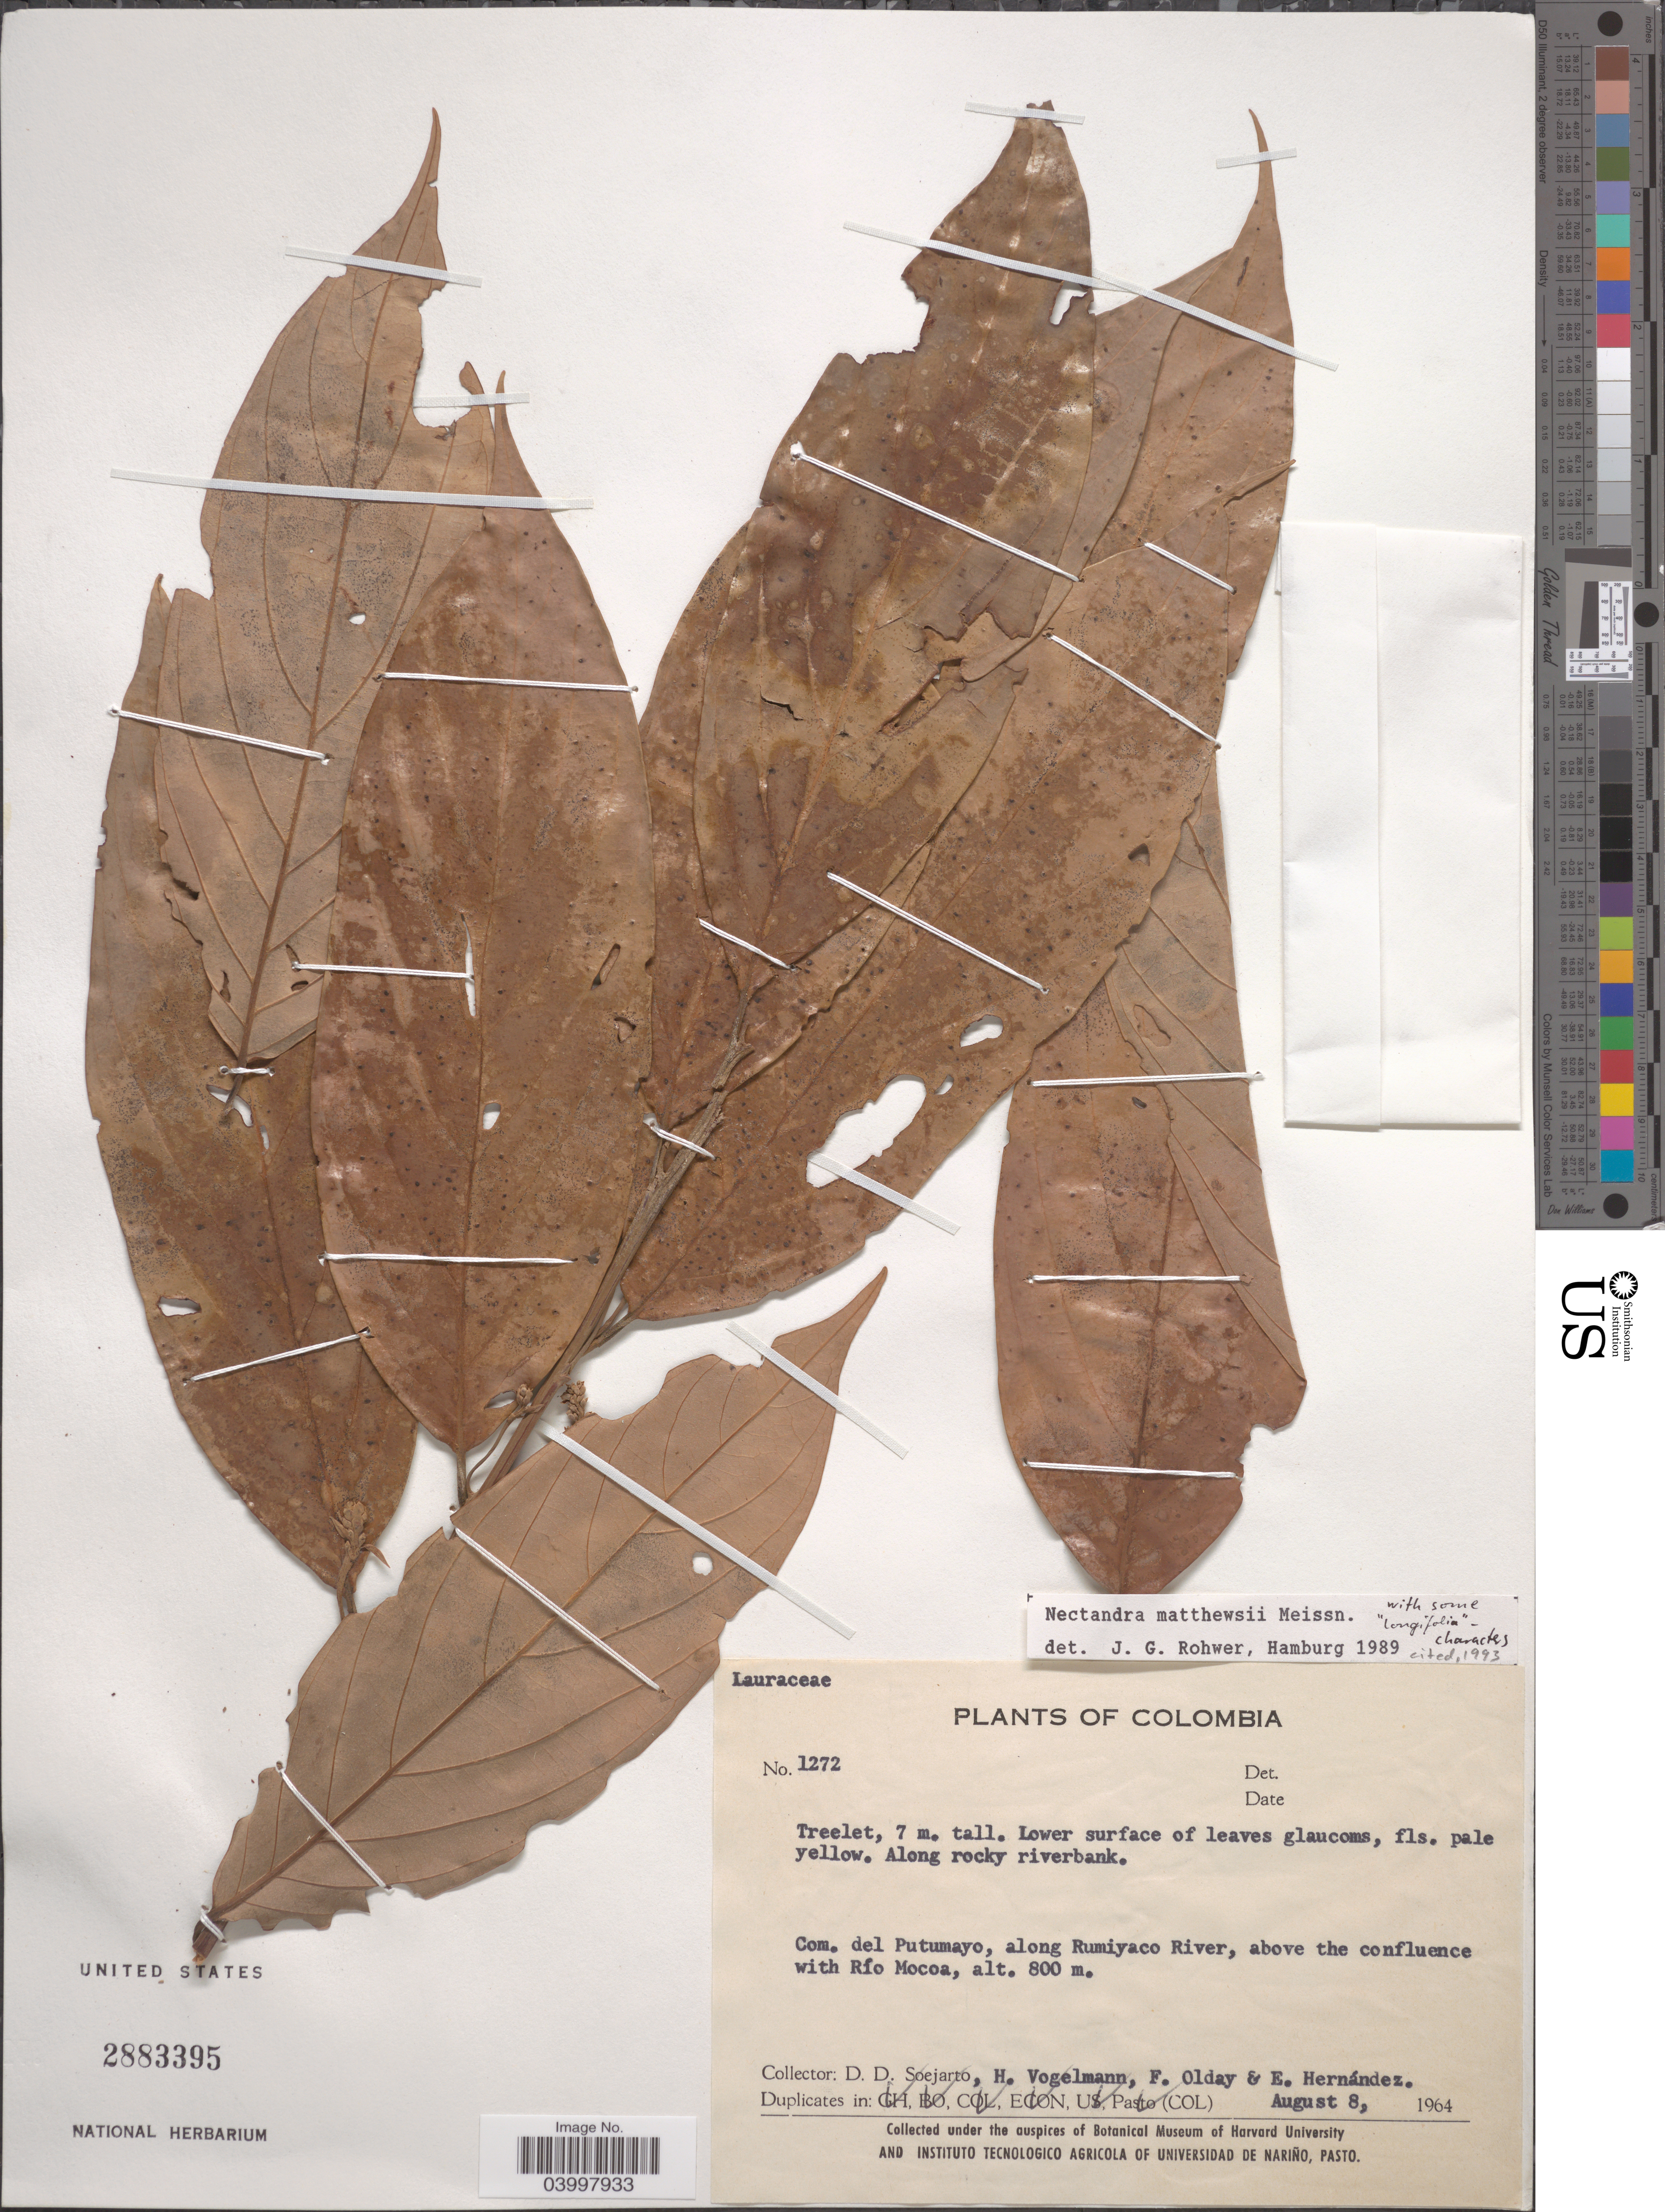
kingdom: Plantae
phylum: Tracheophyta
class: Magnoliopsida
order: Laurales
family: Lauraceae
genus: Nectandra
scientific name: Nectandra matthewsii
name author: Meisn.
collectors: H. Vogelmann, F. Olday & E. Hernández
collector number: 1272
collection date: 1964-08-08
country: Colombia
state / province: Putumayo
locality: Along rocky riverbank. Com. del Putumayo, along Rumiyaco River, above the confluence with Río Mocoa.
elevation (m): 800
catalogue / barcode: US 2883395